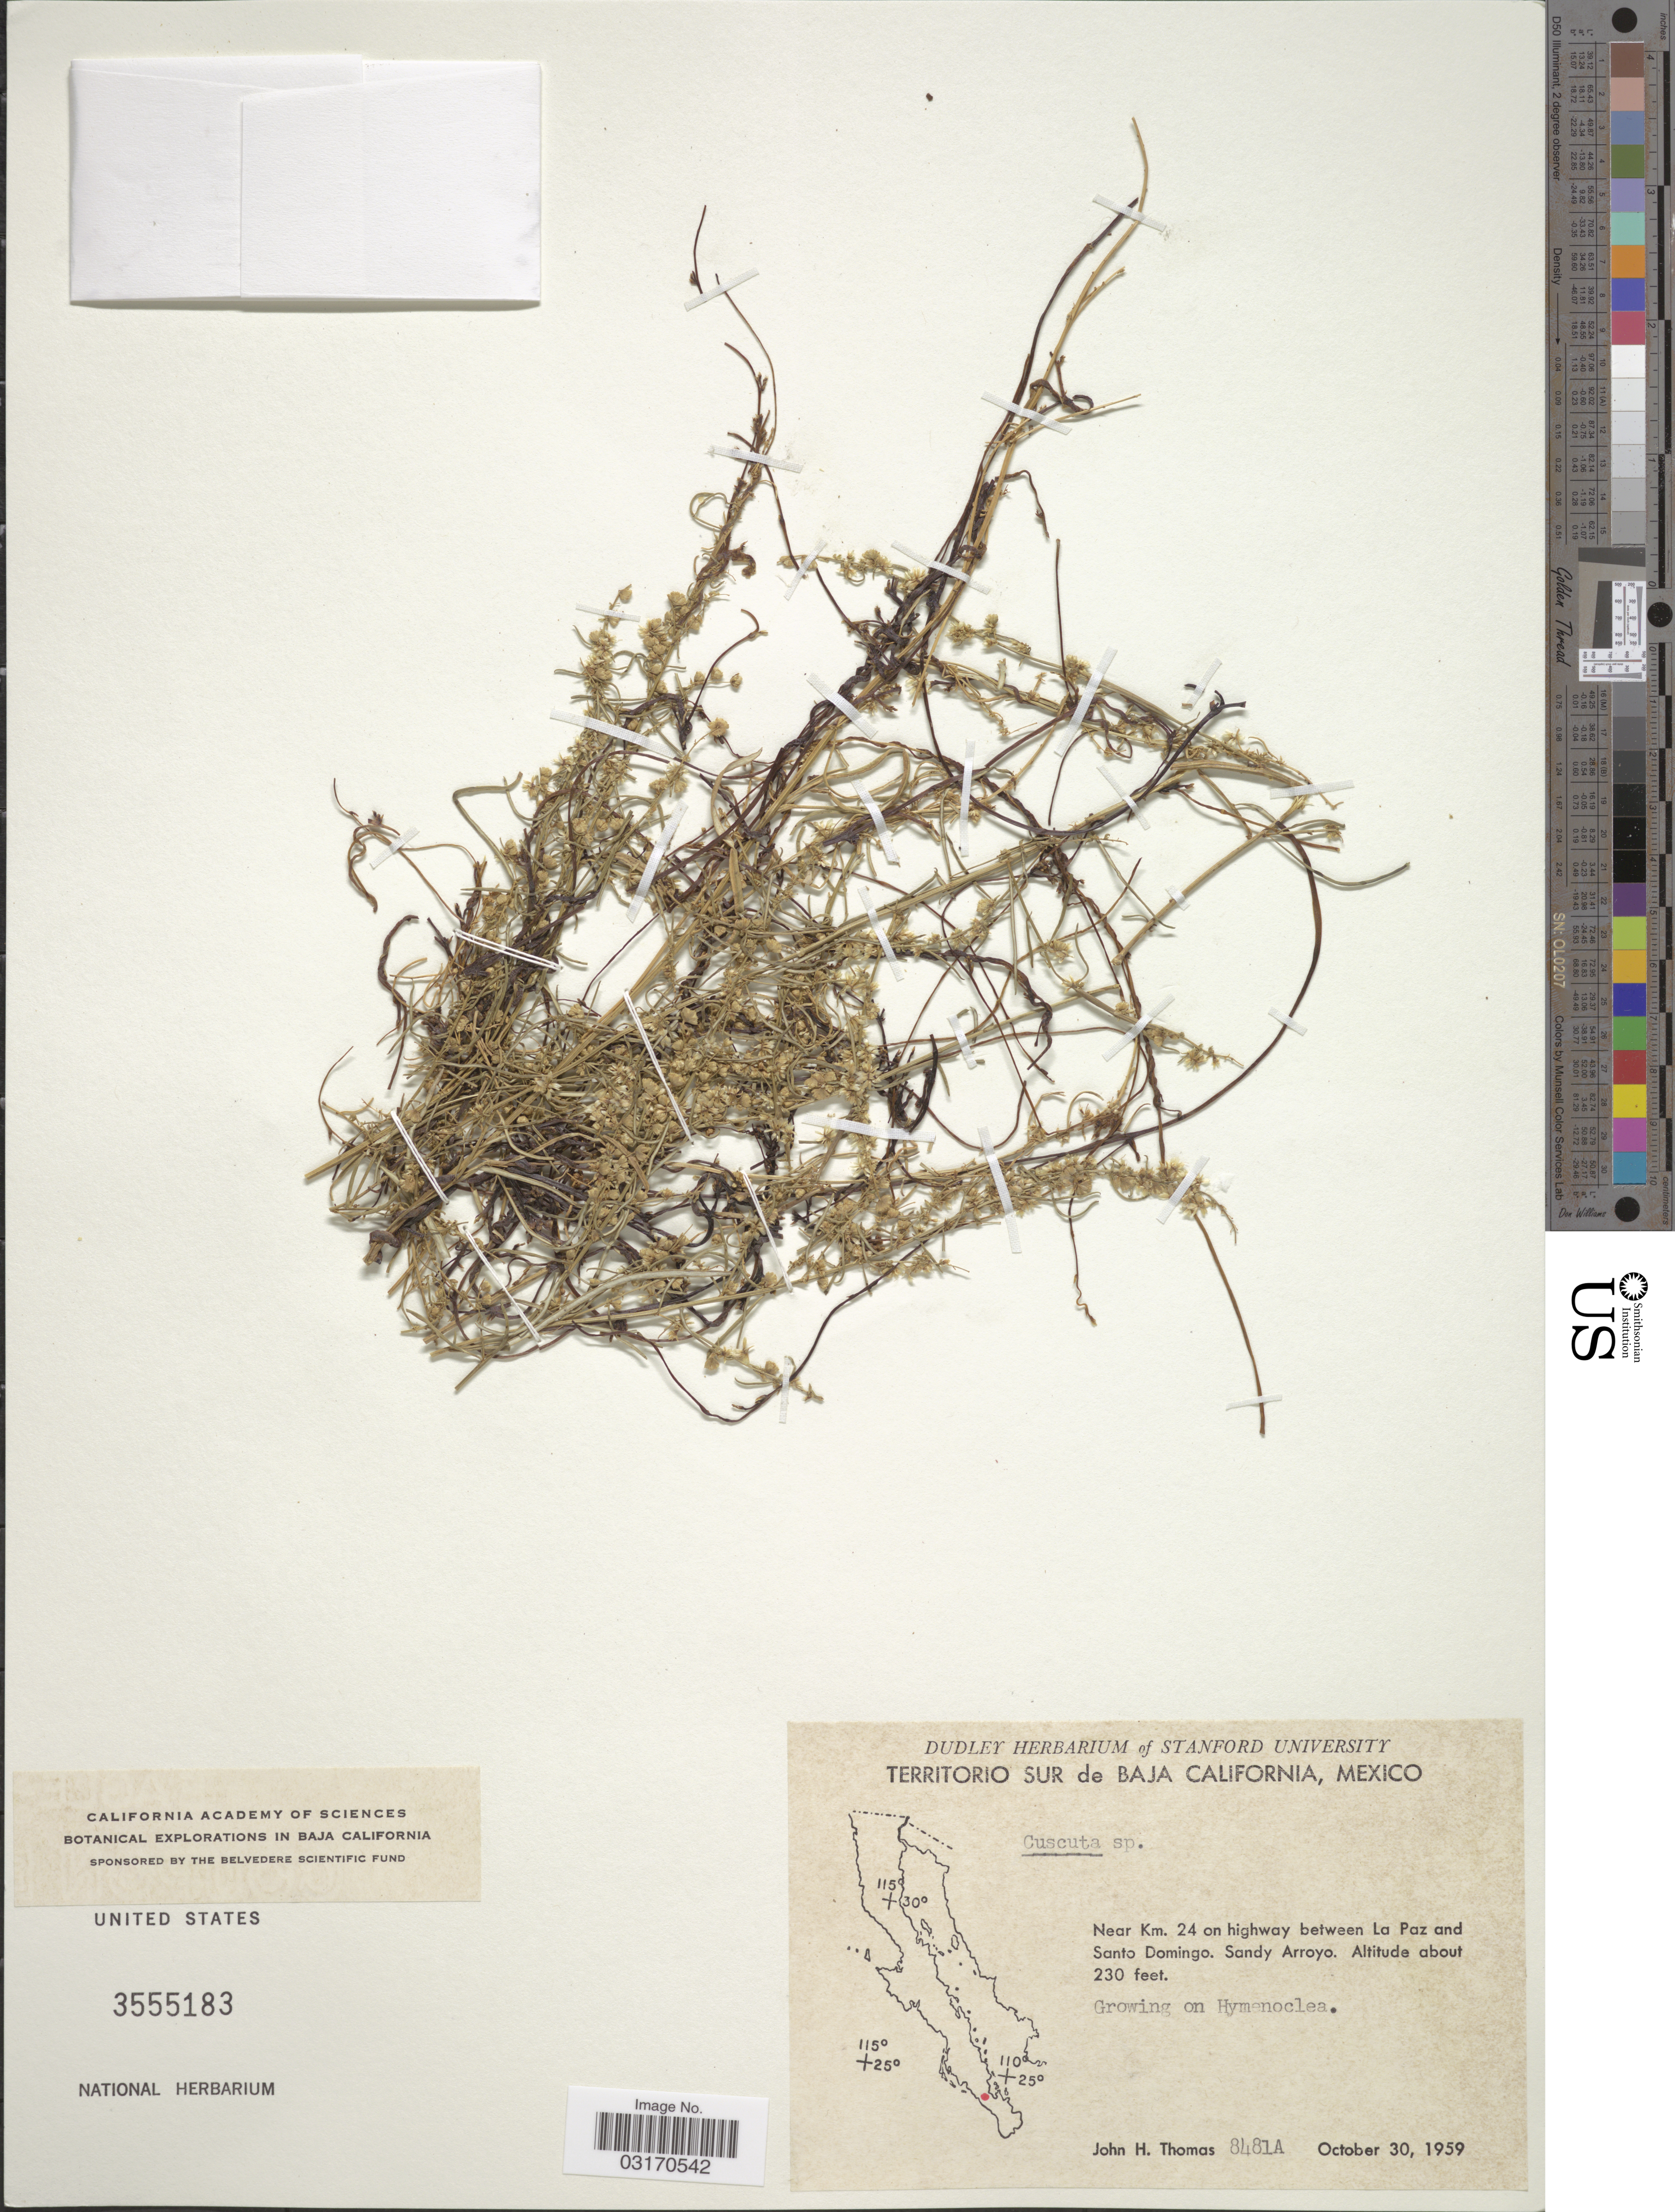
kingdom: Plantae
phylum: Tracheophyta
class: Magnoliopsida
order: Solanales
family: Convolvulaceae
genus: Cuscuta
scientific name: Cuscuta sp.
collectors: J. H. Thomas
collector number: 8481A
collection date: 1959-10-30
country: Mexico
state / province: Baja California Sur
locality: Near km. 24 on highway between La Paz and Santo Domingo.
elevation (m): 70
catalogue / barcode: US 3555183